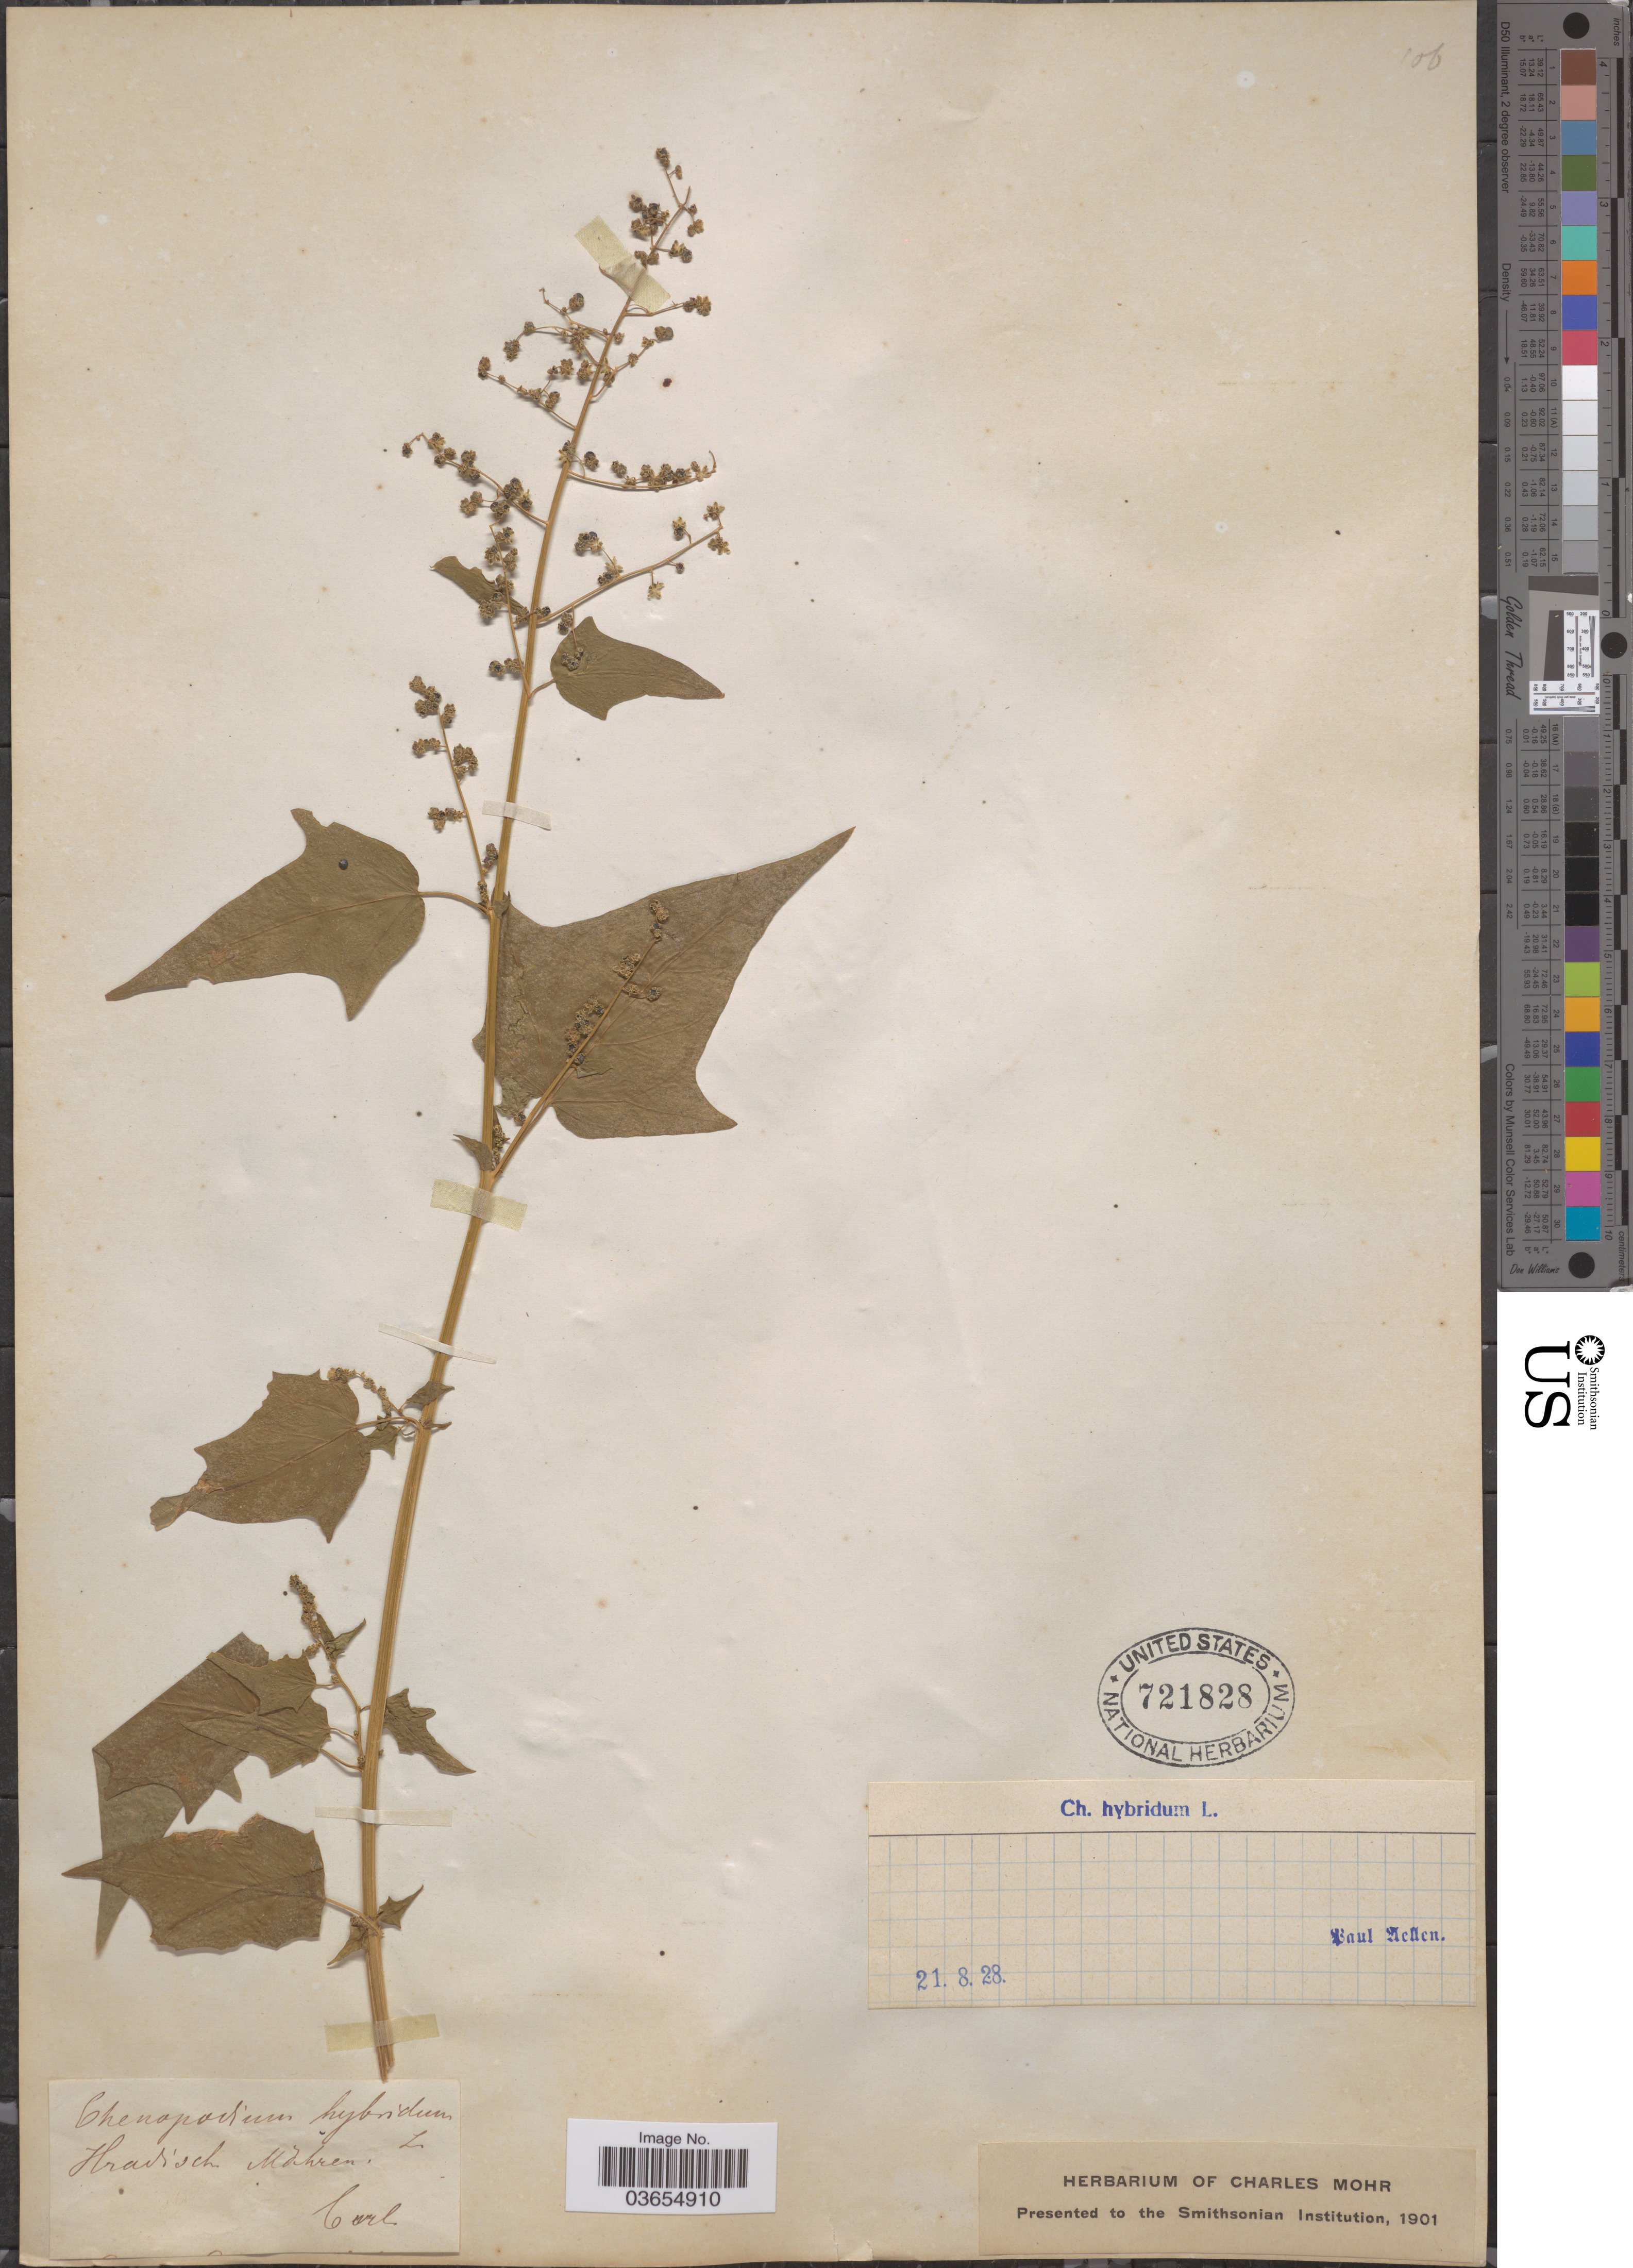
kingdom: Plantae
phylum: Tracheophyta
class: Magnoliopsida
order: Caryophyllales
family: Amaranthaceae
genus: Chenopodium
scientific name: Chenopodium hybridum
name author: L.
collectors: Carl.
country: Germany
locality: Hradisch Mãhren. [interpreted]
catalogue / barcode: US 721828